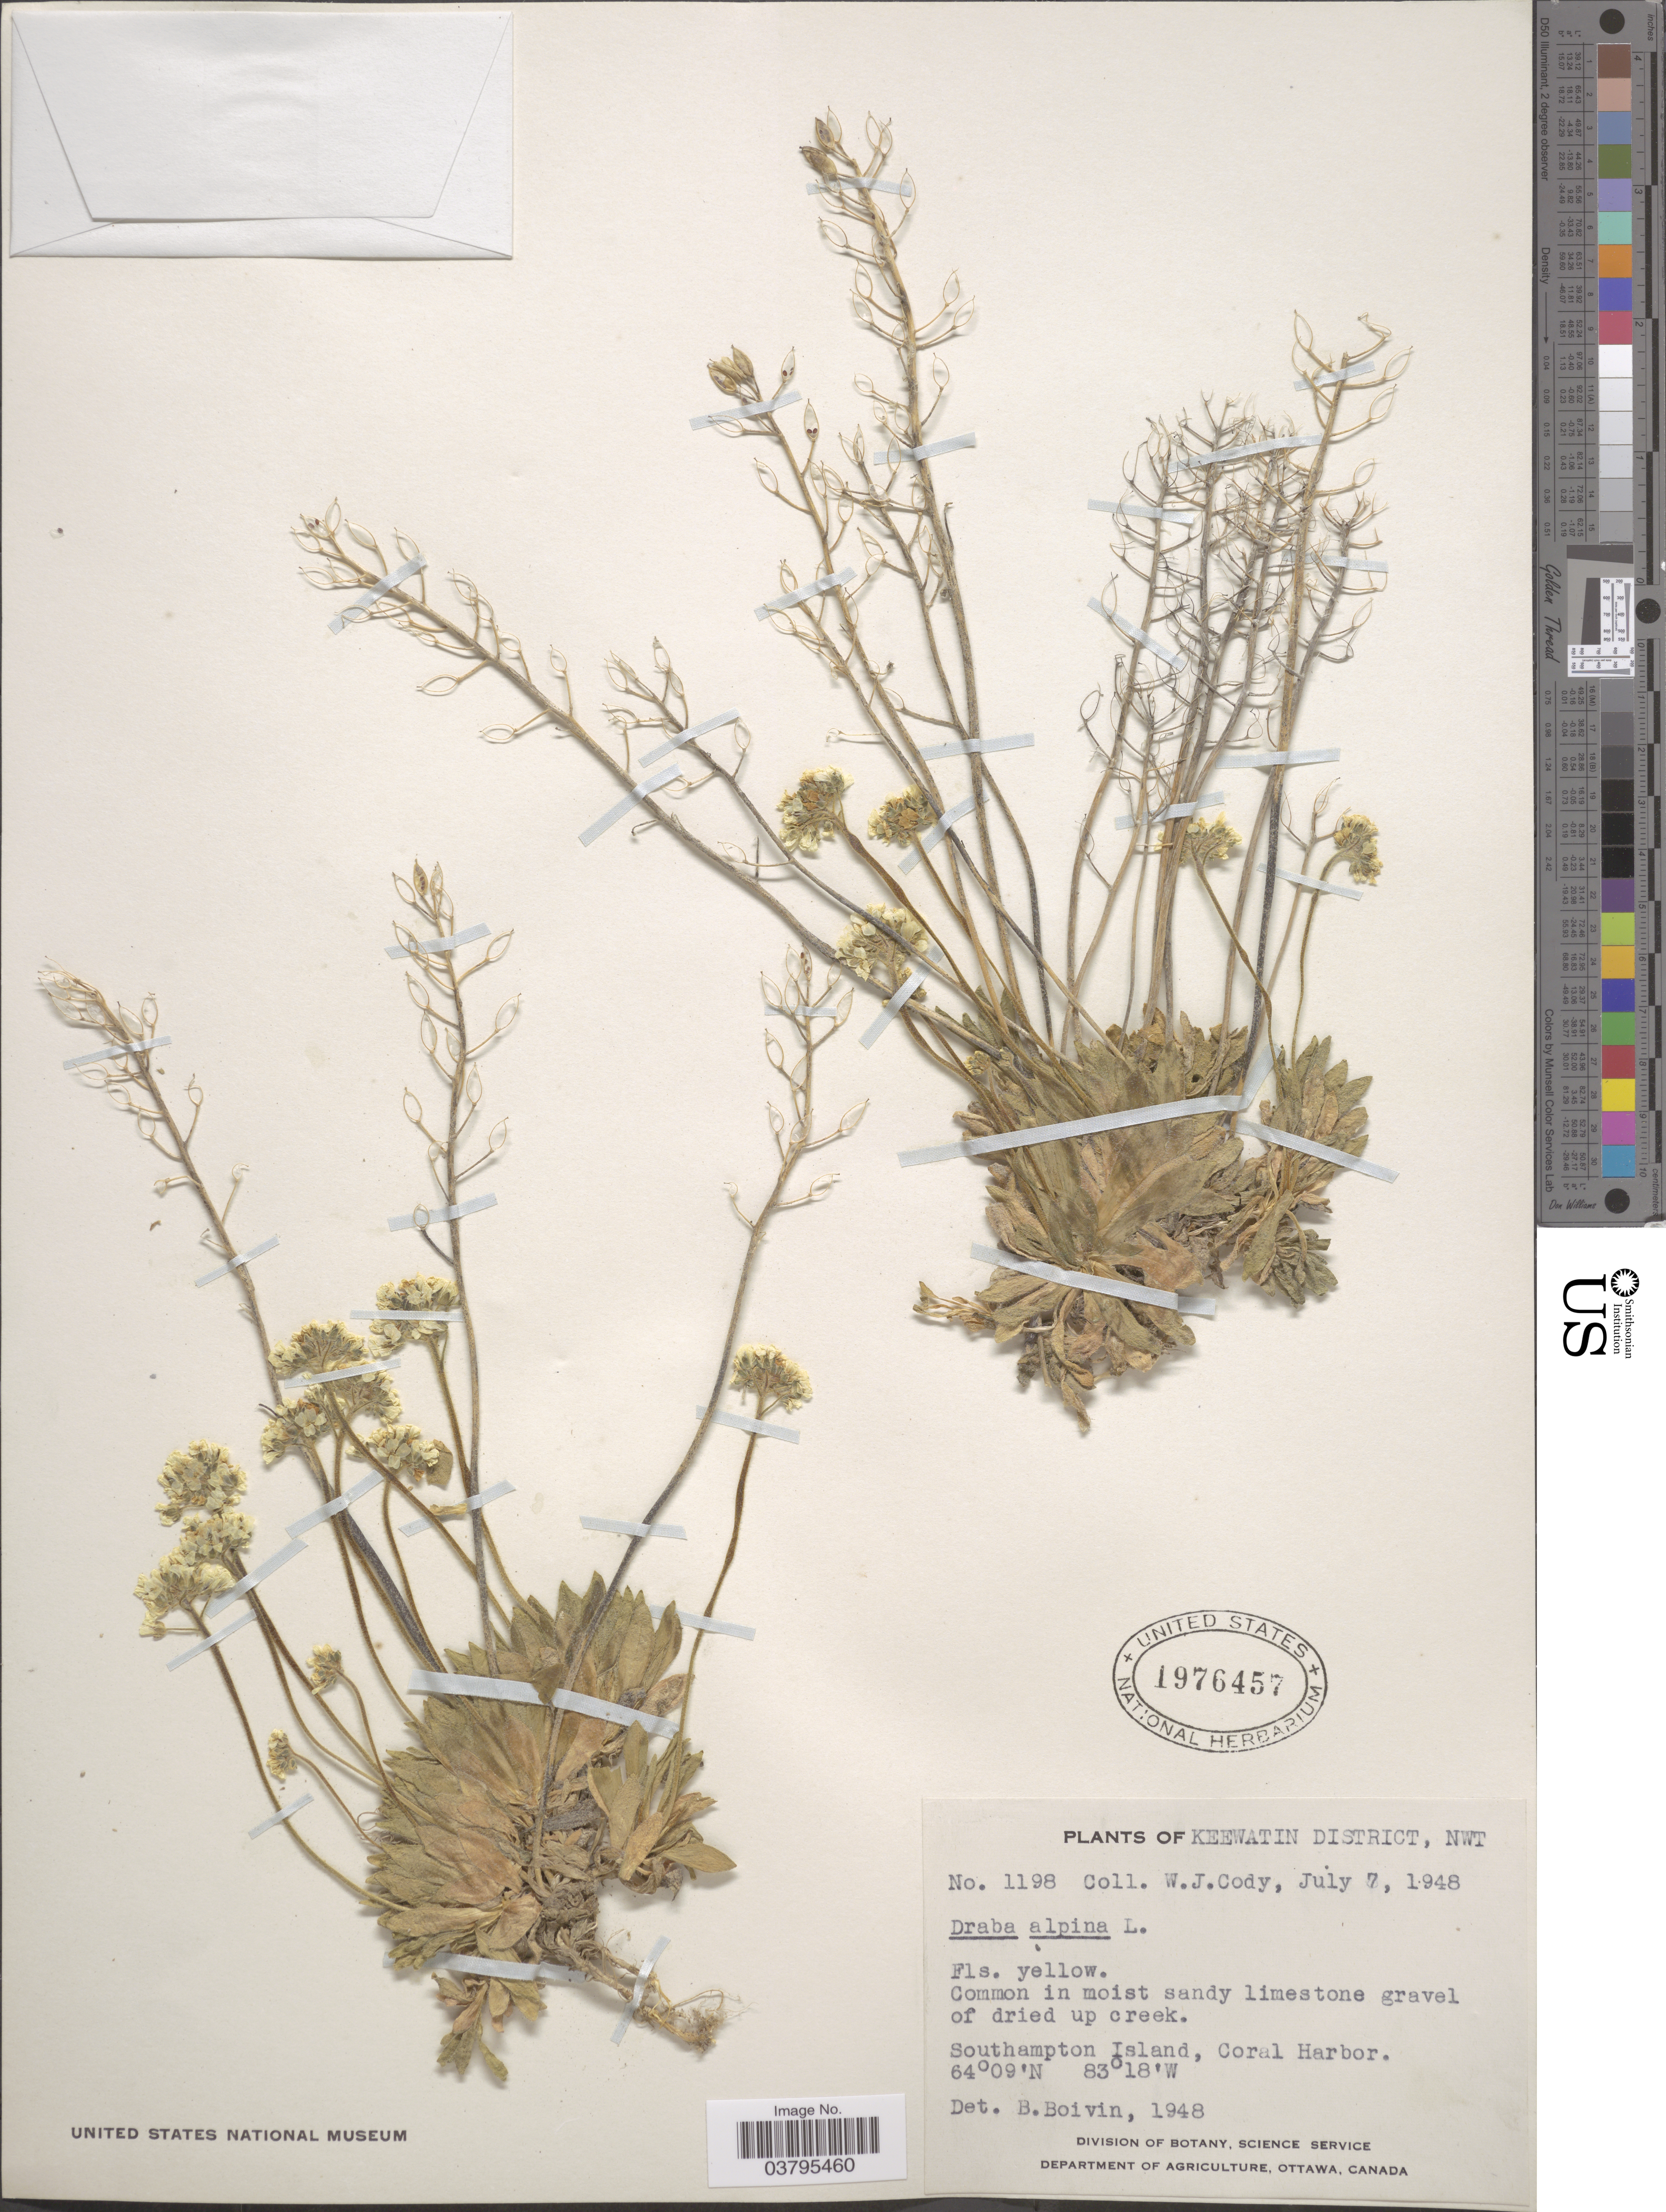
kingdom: Plantae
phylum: Tracheophyta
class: Magnoliopsida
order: Brassicales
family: Brassicaceae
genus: Draba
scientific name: Draba alpina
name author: L.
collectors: W. Cody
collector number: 1198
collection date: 1948-07-07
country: Canada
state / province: Northwest Territories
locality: Keewatin District. Southampton Island, Coral Harbor.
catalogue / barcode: US 1976457